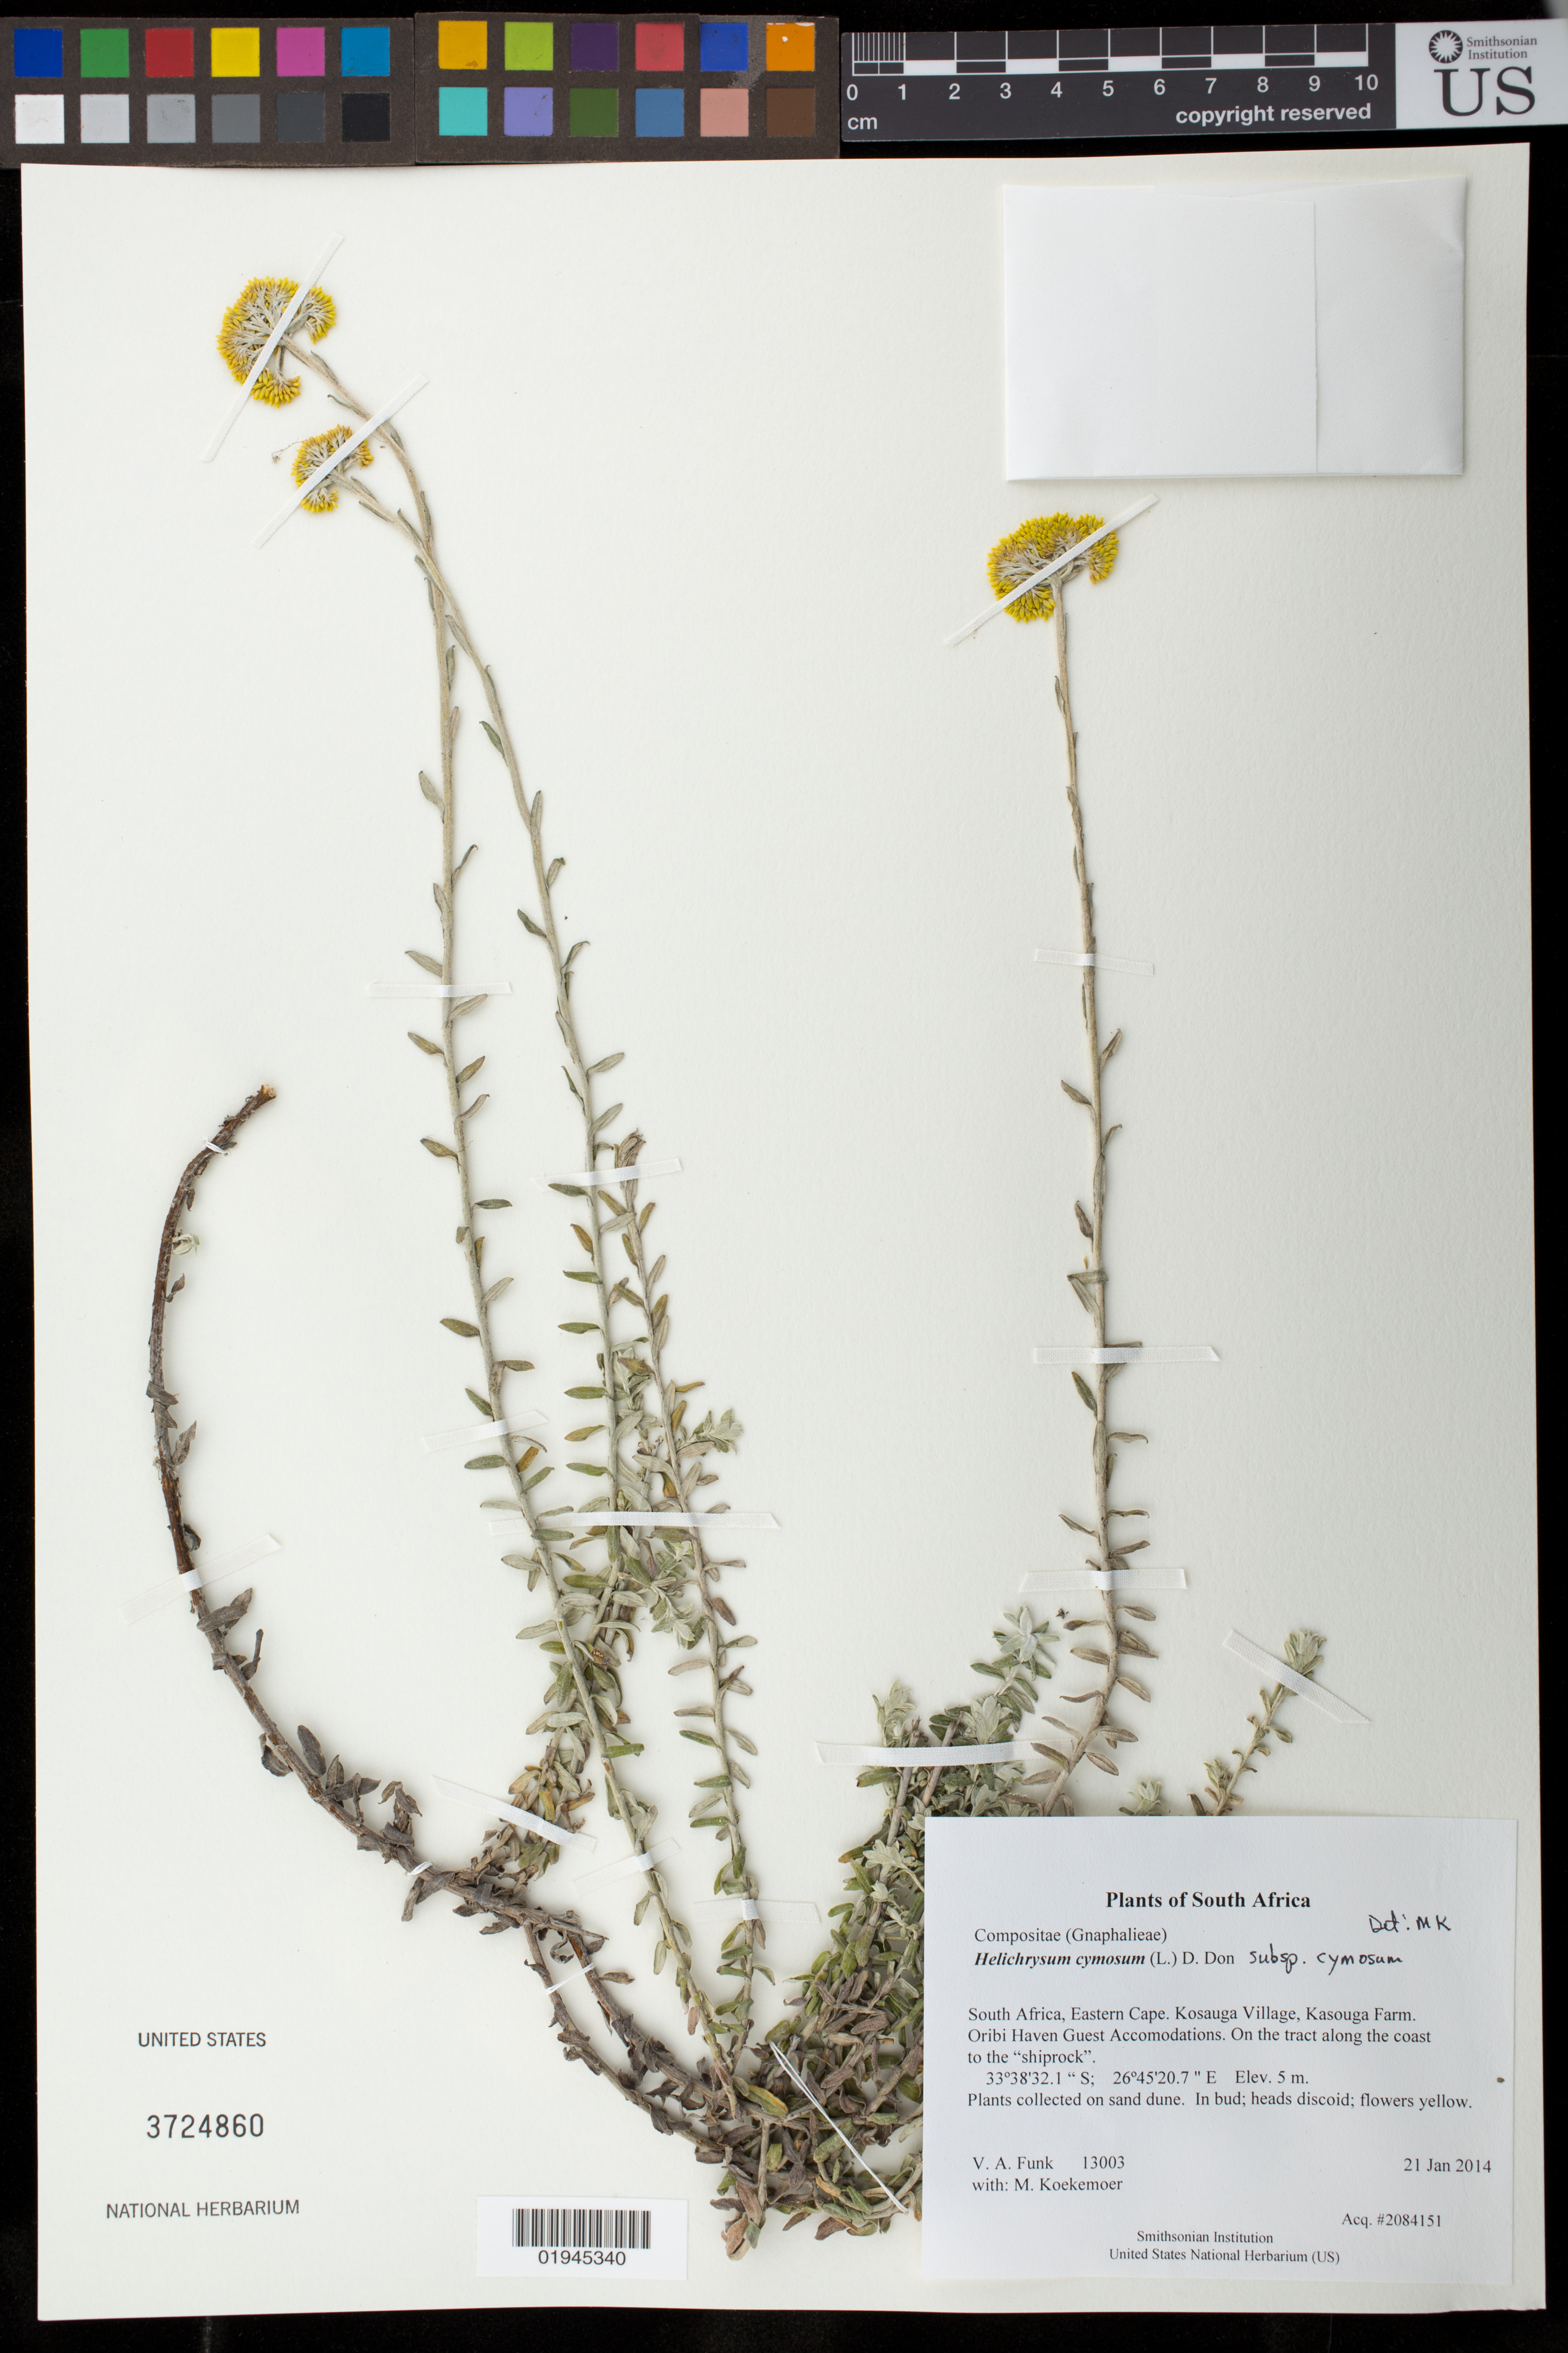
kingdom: Plantae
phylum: Tracheophyta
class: Magnoliopsida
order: Asterales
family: Asteraceae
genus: Helichrysum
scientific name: Helichrysum cymosum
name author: (L.) D. Don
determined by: Koekemoer, M.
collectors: M. Koekemoer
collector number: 13003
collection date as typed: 21 Jan 2014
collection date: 2014-01-21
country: South Africa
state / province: Eastern Cape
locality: Kosauga Village, Kasouga Farm. Oribi Haven Guest Accomodations. On the tract along the coast to the shiprock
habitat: Plants collected on the sand dune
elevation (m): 5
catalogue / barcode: US 3724860